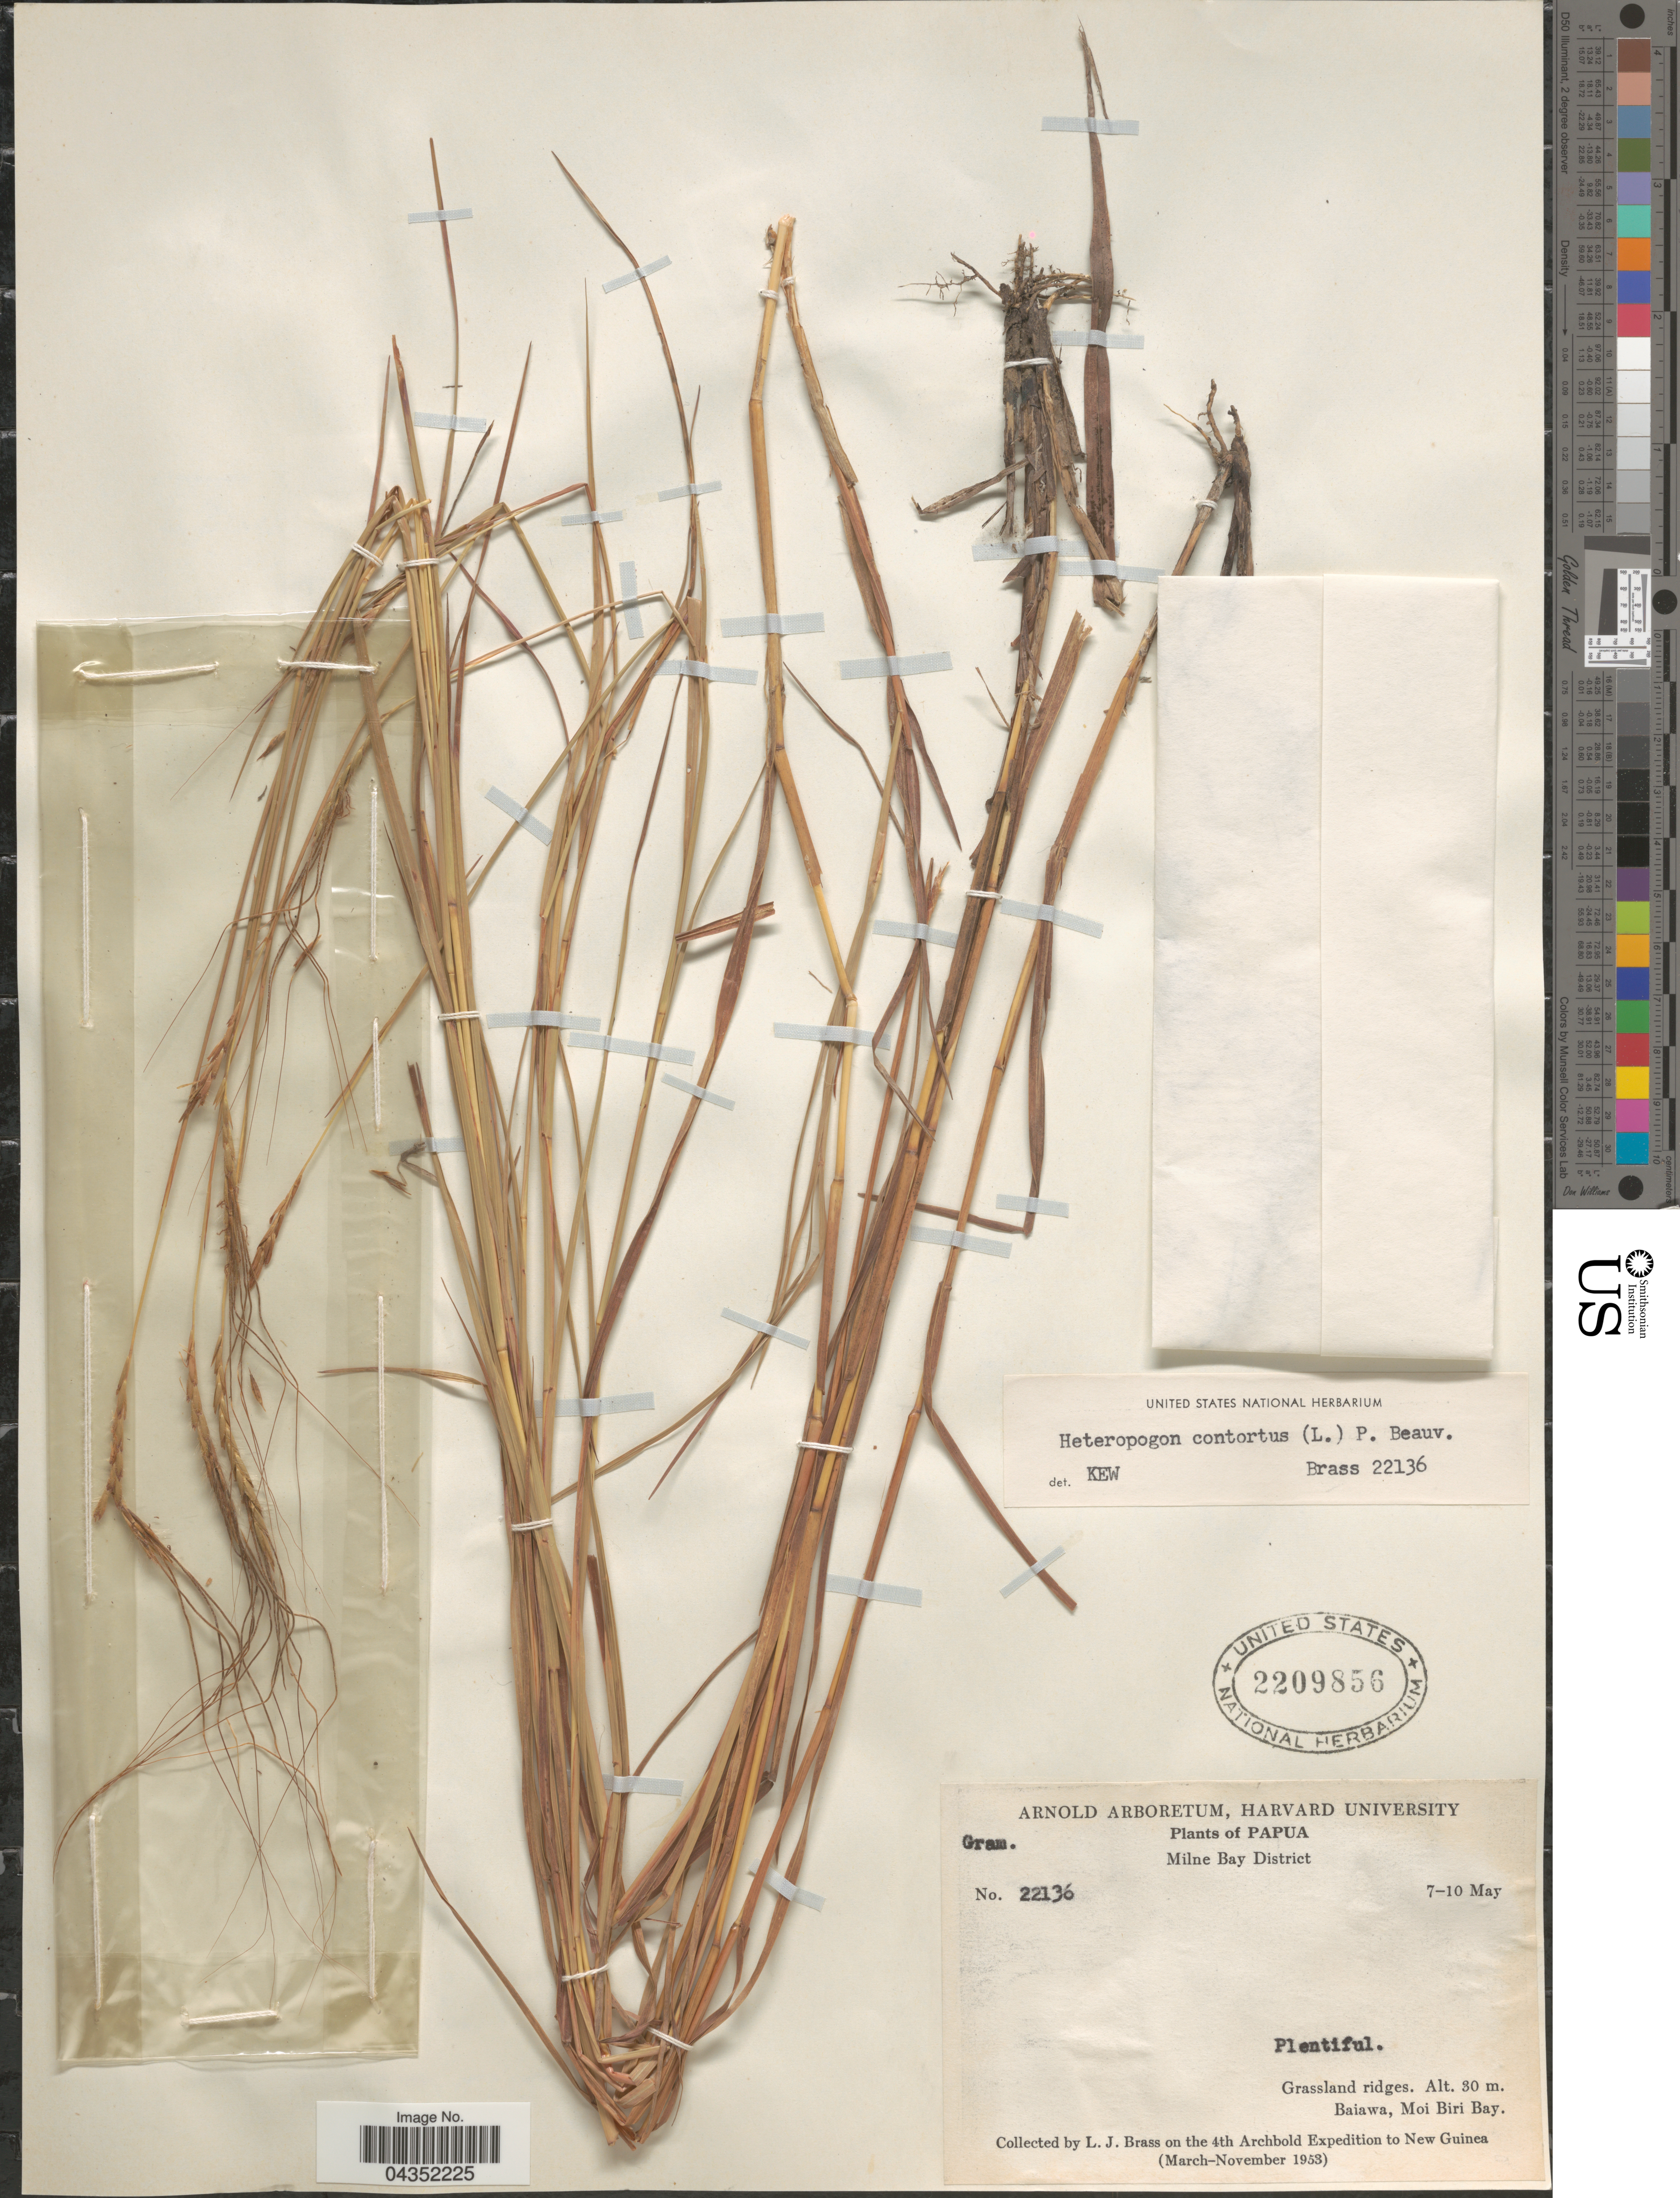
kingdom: Plantae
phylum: Tracheophyta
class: Liliopsida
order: Poales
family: Poaceae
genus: Heteropogon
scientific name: Heteropogon contortus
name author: (L.) P. Beauv. ex Roem. & Schult.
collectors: L. J. Brass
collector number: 22136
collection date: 1953-05-07/1953-05-10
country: Papua New Guinea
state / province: Milne Bay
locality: Papua. Milne Bay District. Baiawa, Moi Biri Bay. The 4th Archbold Expedition to New Guinea (March-November 1953).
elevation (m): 30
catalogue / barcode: US 2209856